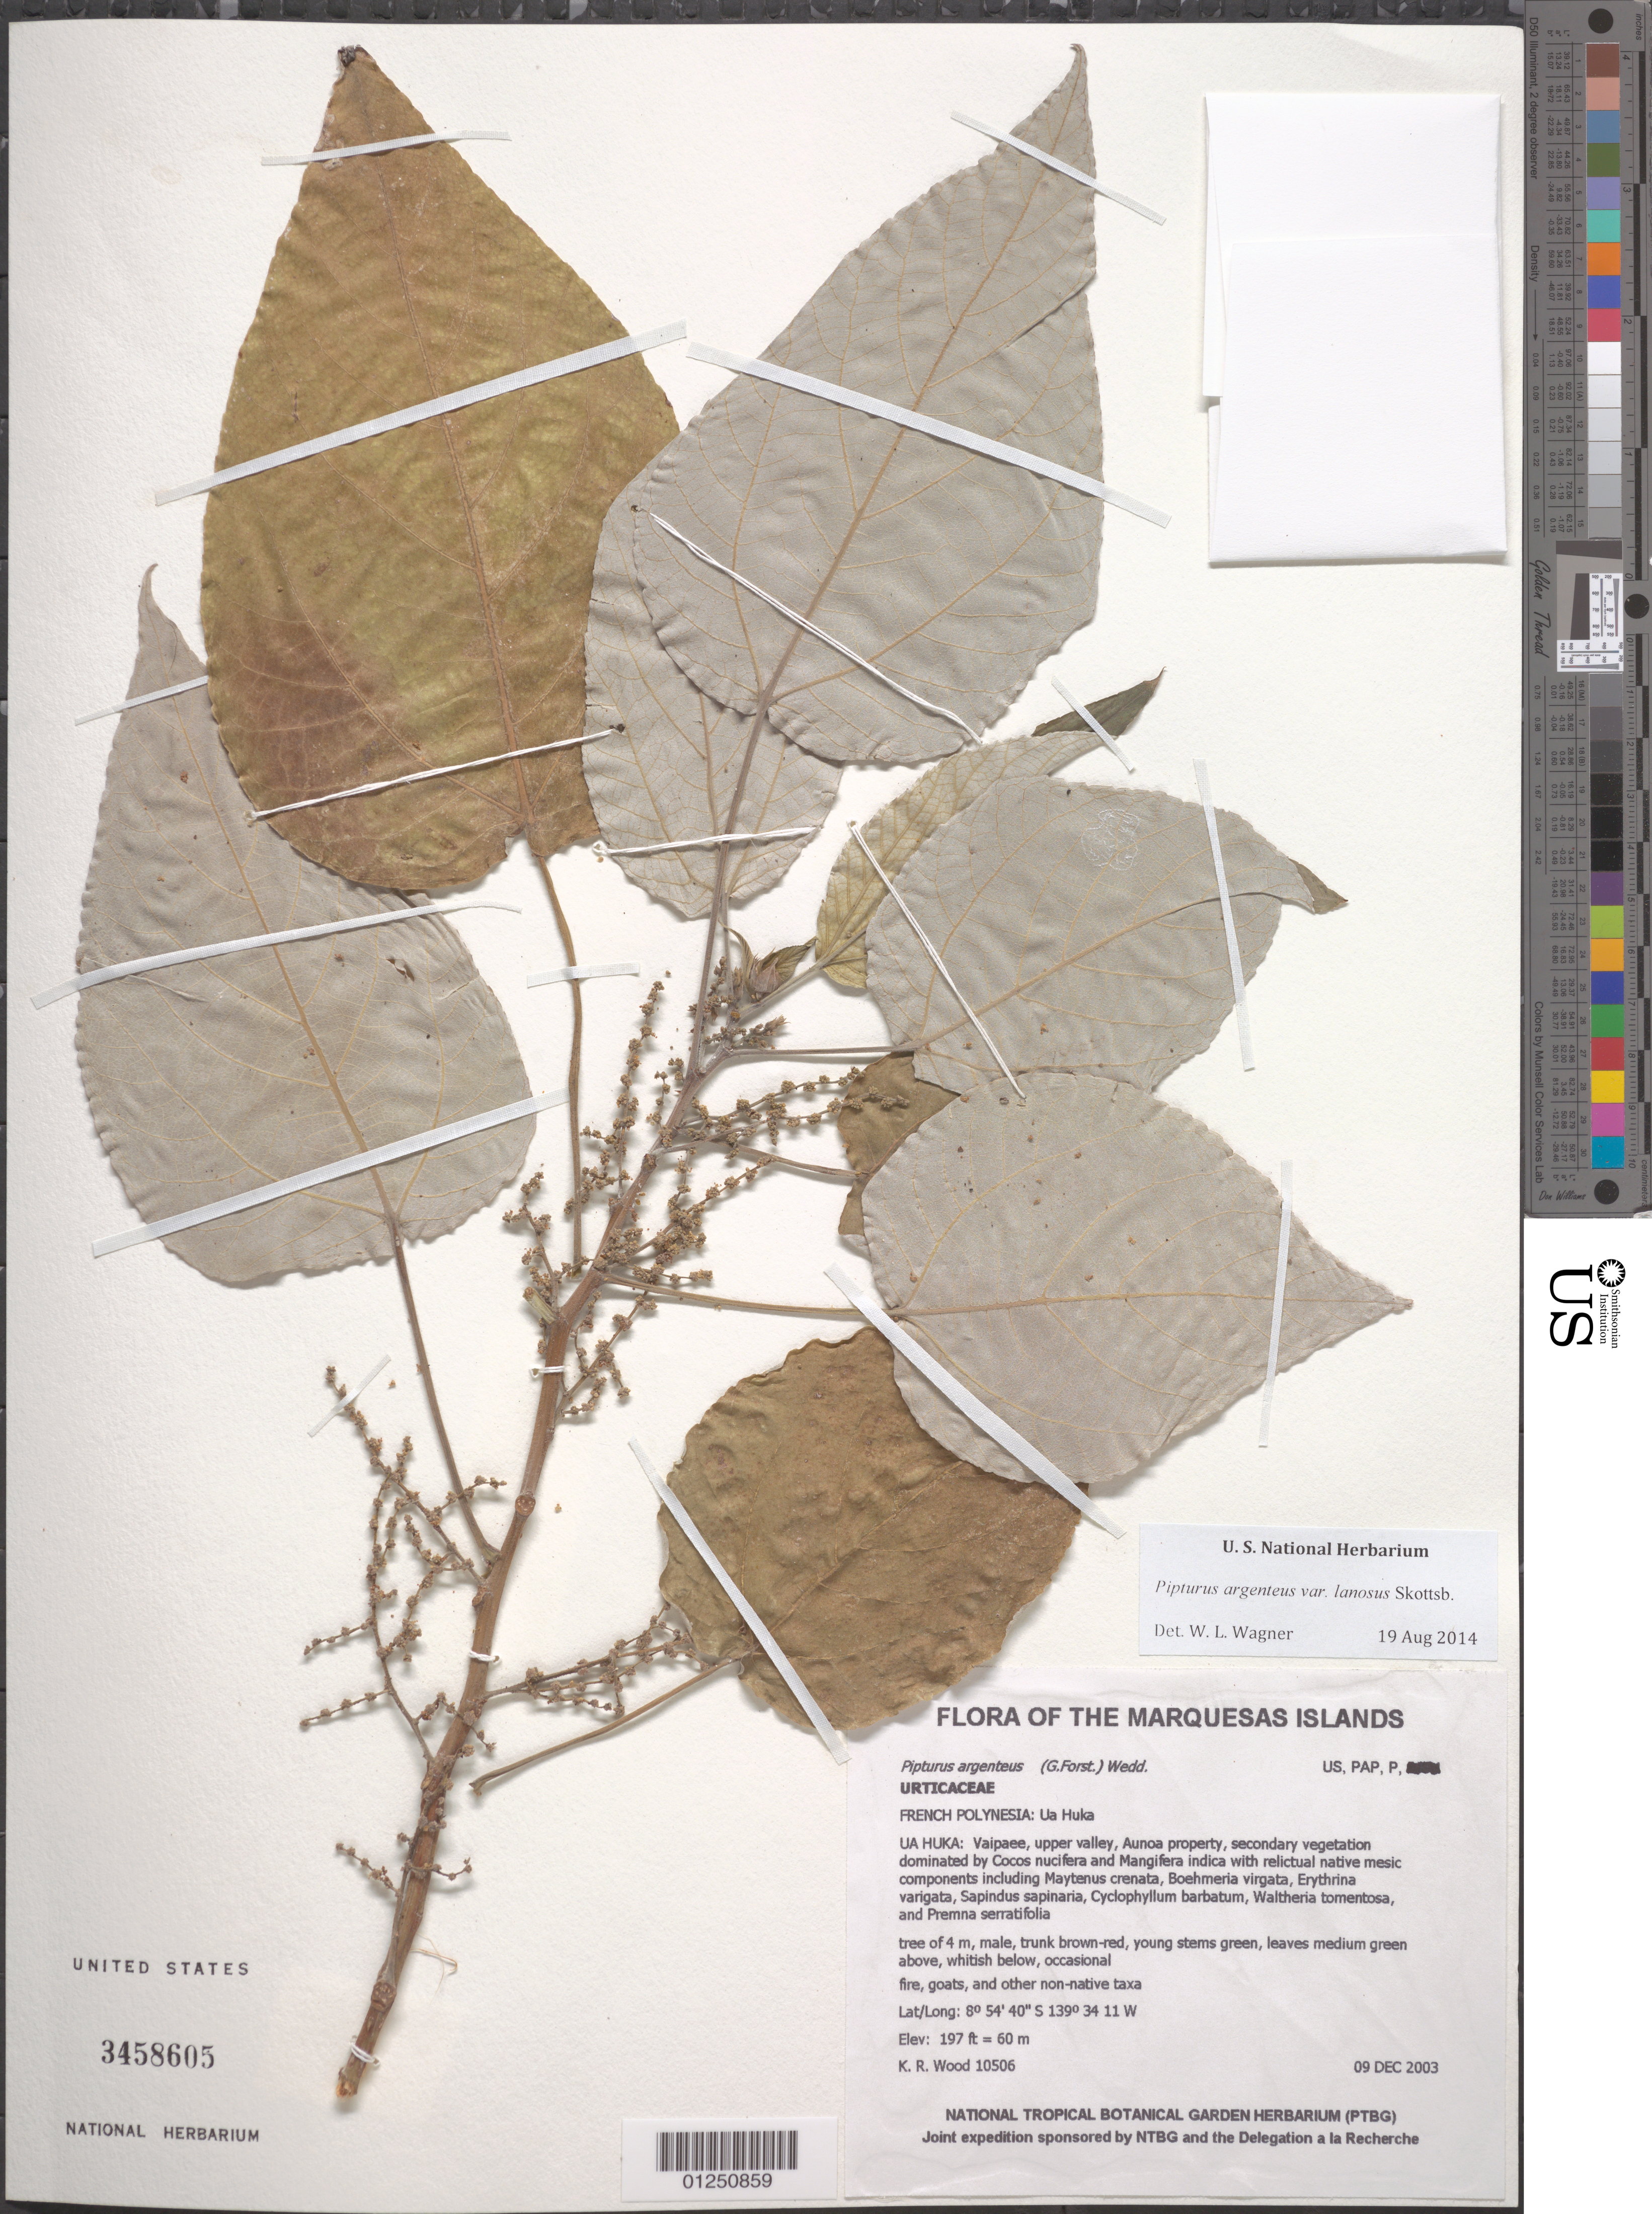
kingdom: Plantae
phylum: Tracheophyta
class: Magnoliopsida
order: Rosales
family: Urticaceae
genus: Pipturus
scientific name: Pipturus argenteus var. lanosus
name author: Schott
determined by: Lorence, David H., (PTBG), National Tropical Botanical Garden (UNITED STATES)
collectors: K. R. Wood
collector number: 10506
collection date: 2003-12-09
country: French Polynesia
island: Ua Huka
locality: Vaipaee, upper valley, Aunoa property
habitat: Mid-slope, N aspect, moderate slope, scattered, mesic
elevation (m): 60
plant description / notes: Fire, goats, and other non-native taxa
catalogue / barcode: US 3458605